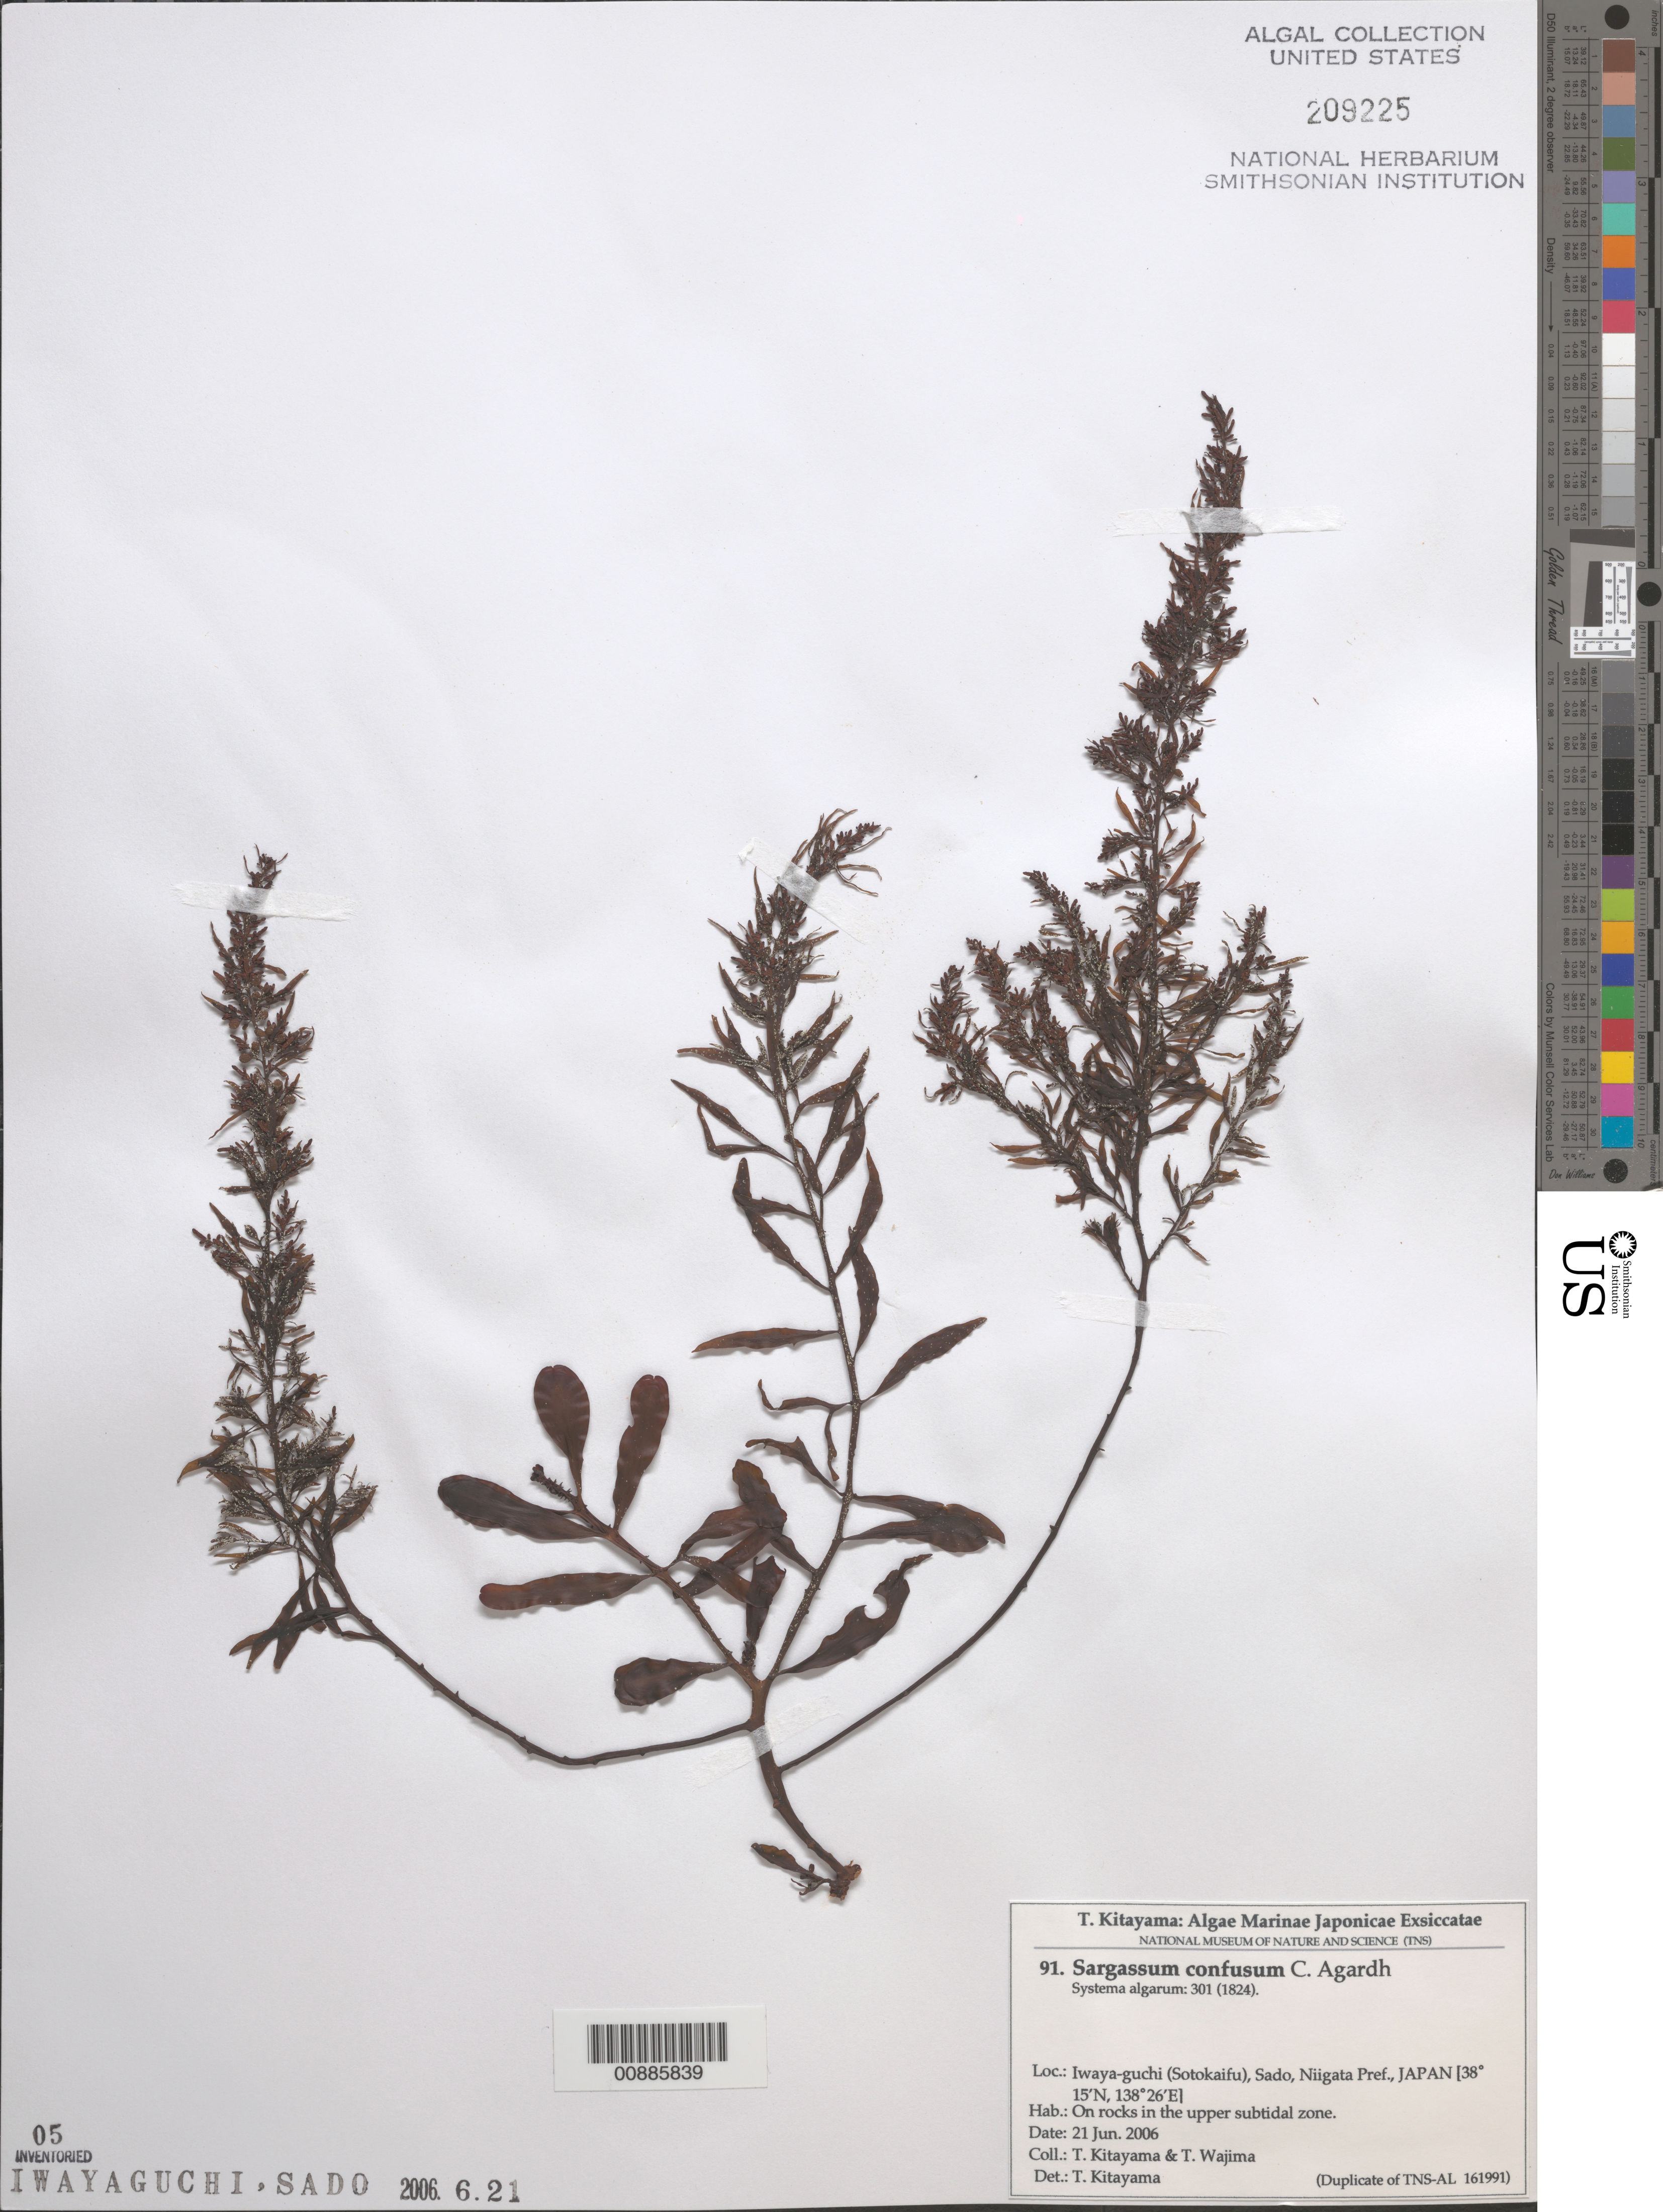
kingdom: Chromista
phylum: Ochrophyta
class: Phaeophyceae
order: Fucales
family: Sargassaceae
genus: Sargassum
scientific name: Sargassum confusum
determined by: Kitayama, T.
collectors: T. Kitayama & T. Wajima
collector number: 91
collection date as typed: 21 Jun 2006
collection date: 2006-06-21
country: Japan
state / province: Niigata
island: Honshu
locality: Iwaya-guchi (Sotokaifu), Sado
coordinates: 38 15' N, 138 26' E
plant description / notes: Kitayama, T., Algae Marinae Japonicae Exsiccatae, Fasc. IV (Nos. 76-100)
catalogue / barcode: US 209225